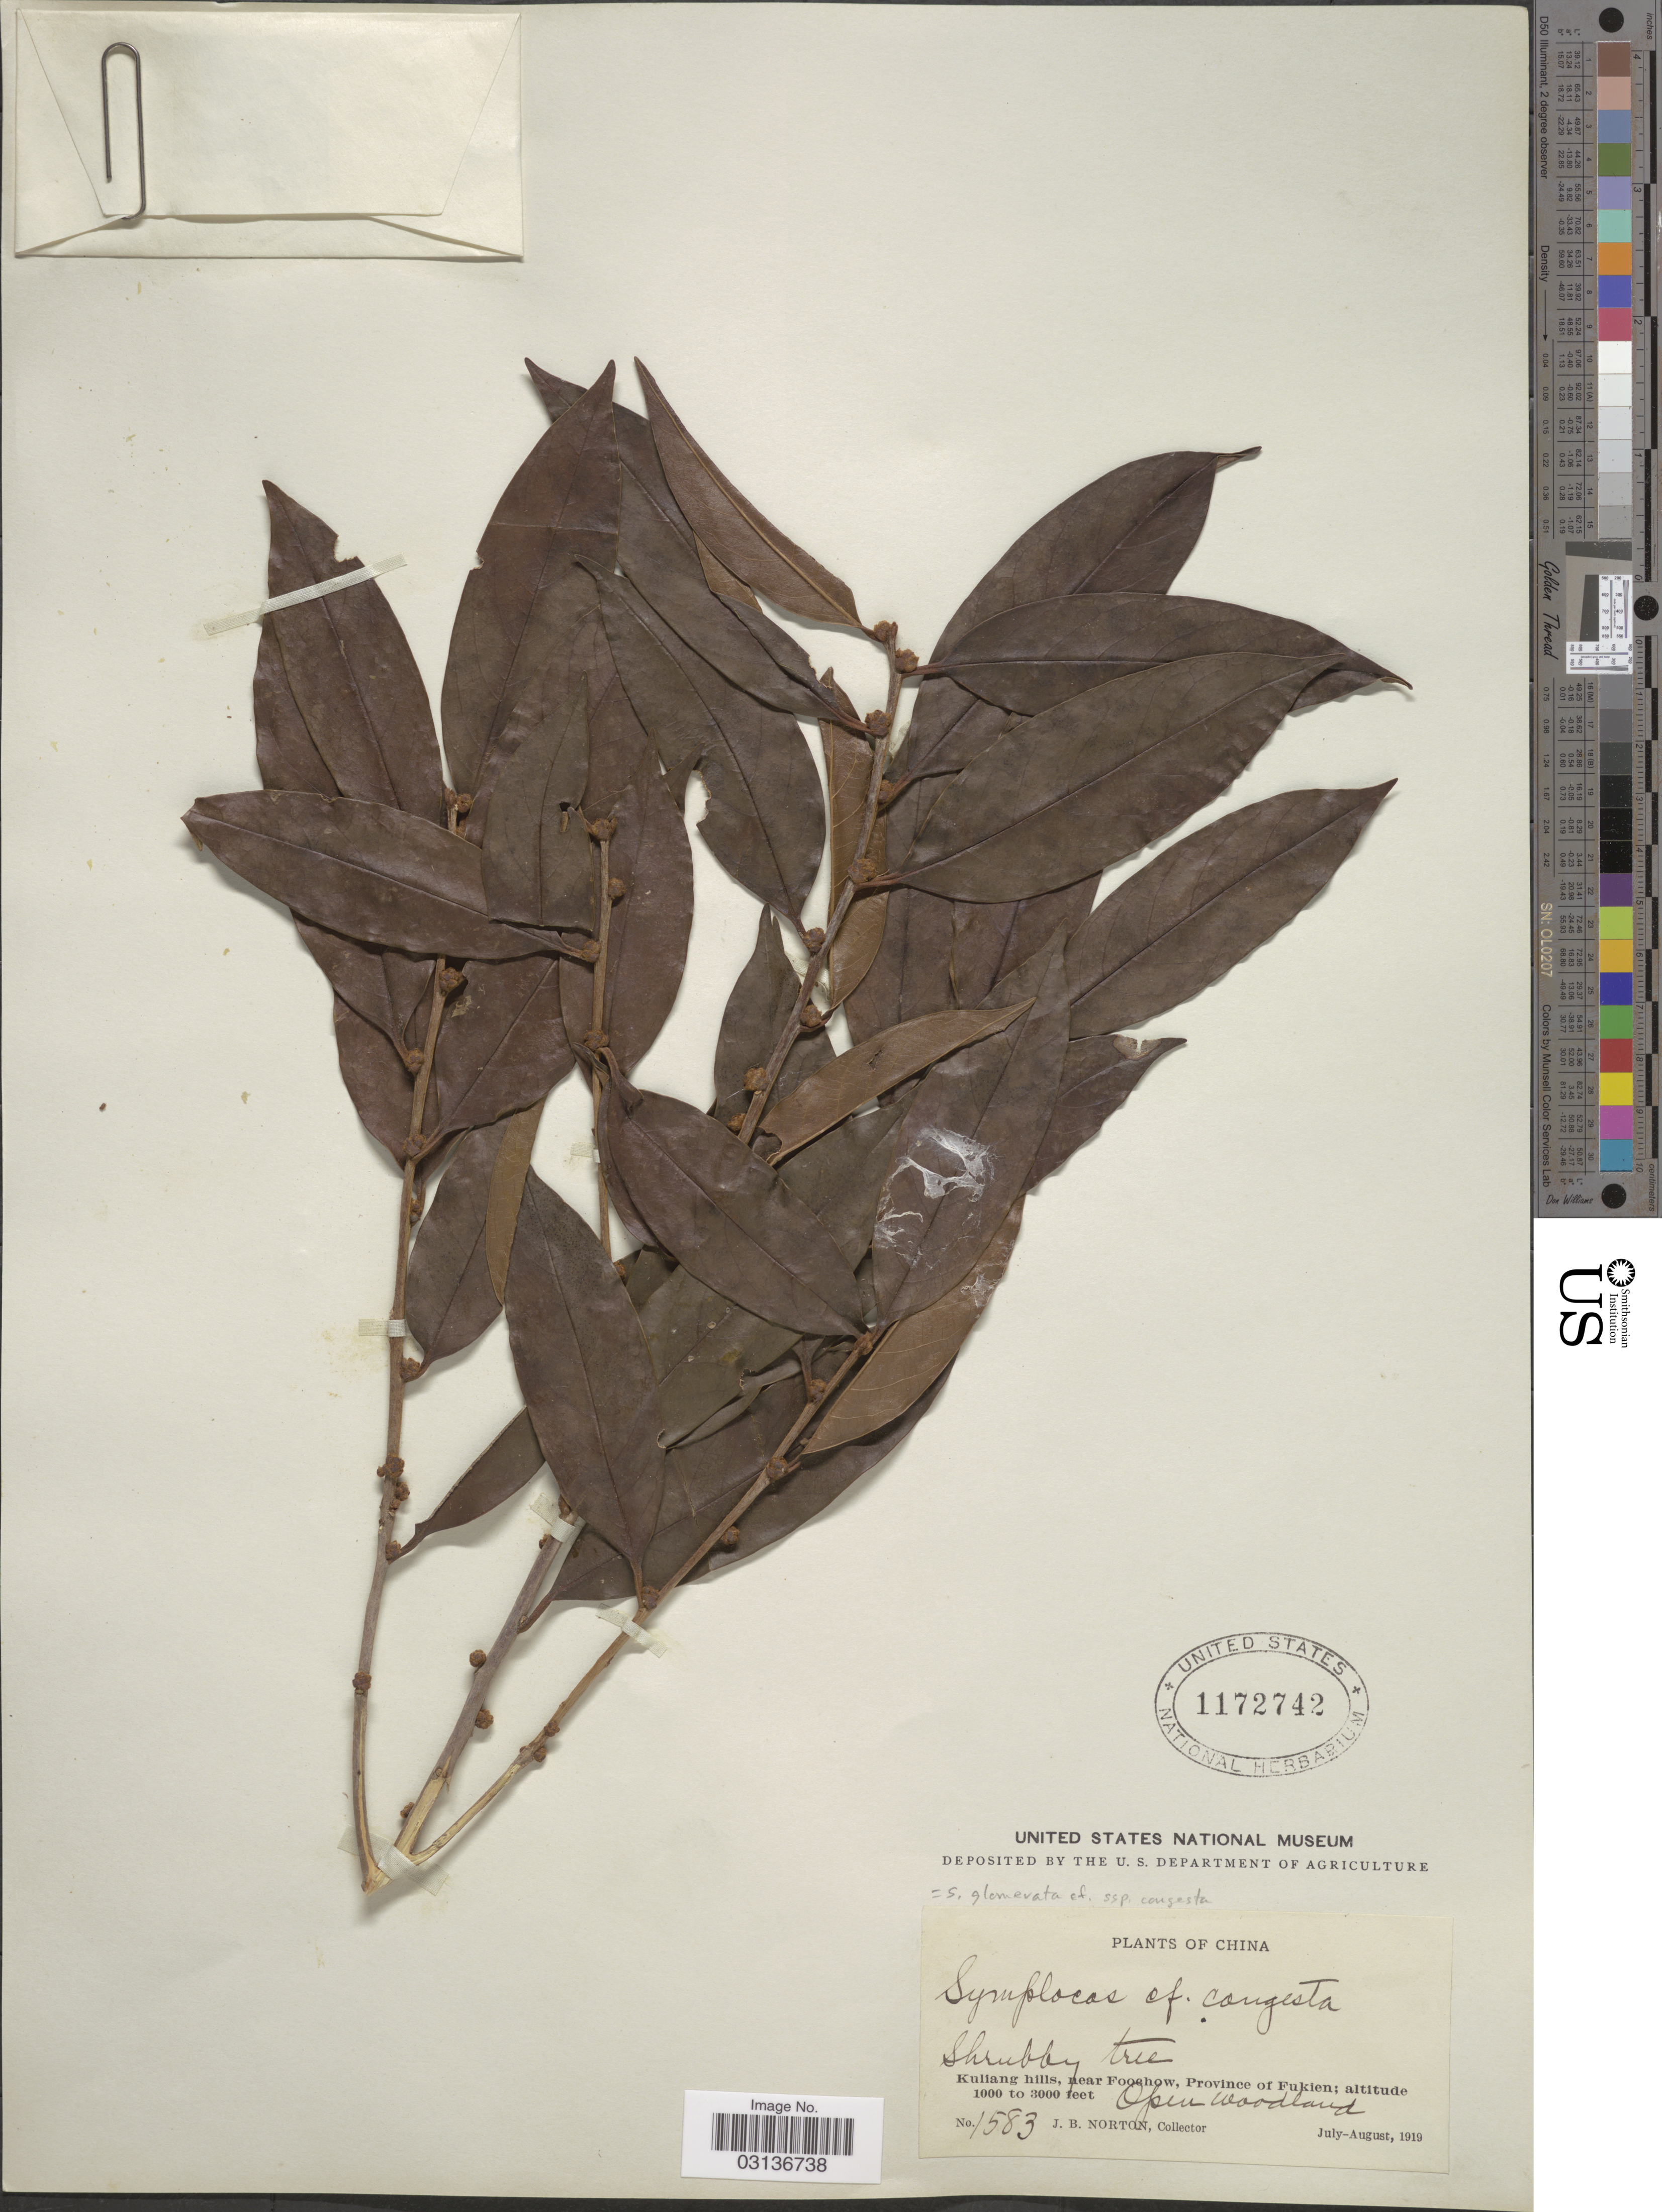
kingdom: Plantae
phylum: Tracheophyta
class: Magnoliopsida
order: Ericales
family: Symplocaceae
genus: Symplocos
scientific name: Symplocos glomerata var. poilanei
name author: (Guillaumin) Noot.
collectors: J. B. Norton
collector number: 1583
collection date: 1919-07/1919-08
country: China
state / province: Fujian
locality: Kuliang hills, near Foochow, Province of Fukien.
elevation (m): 305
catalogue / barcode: US 1172742